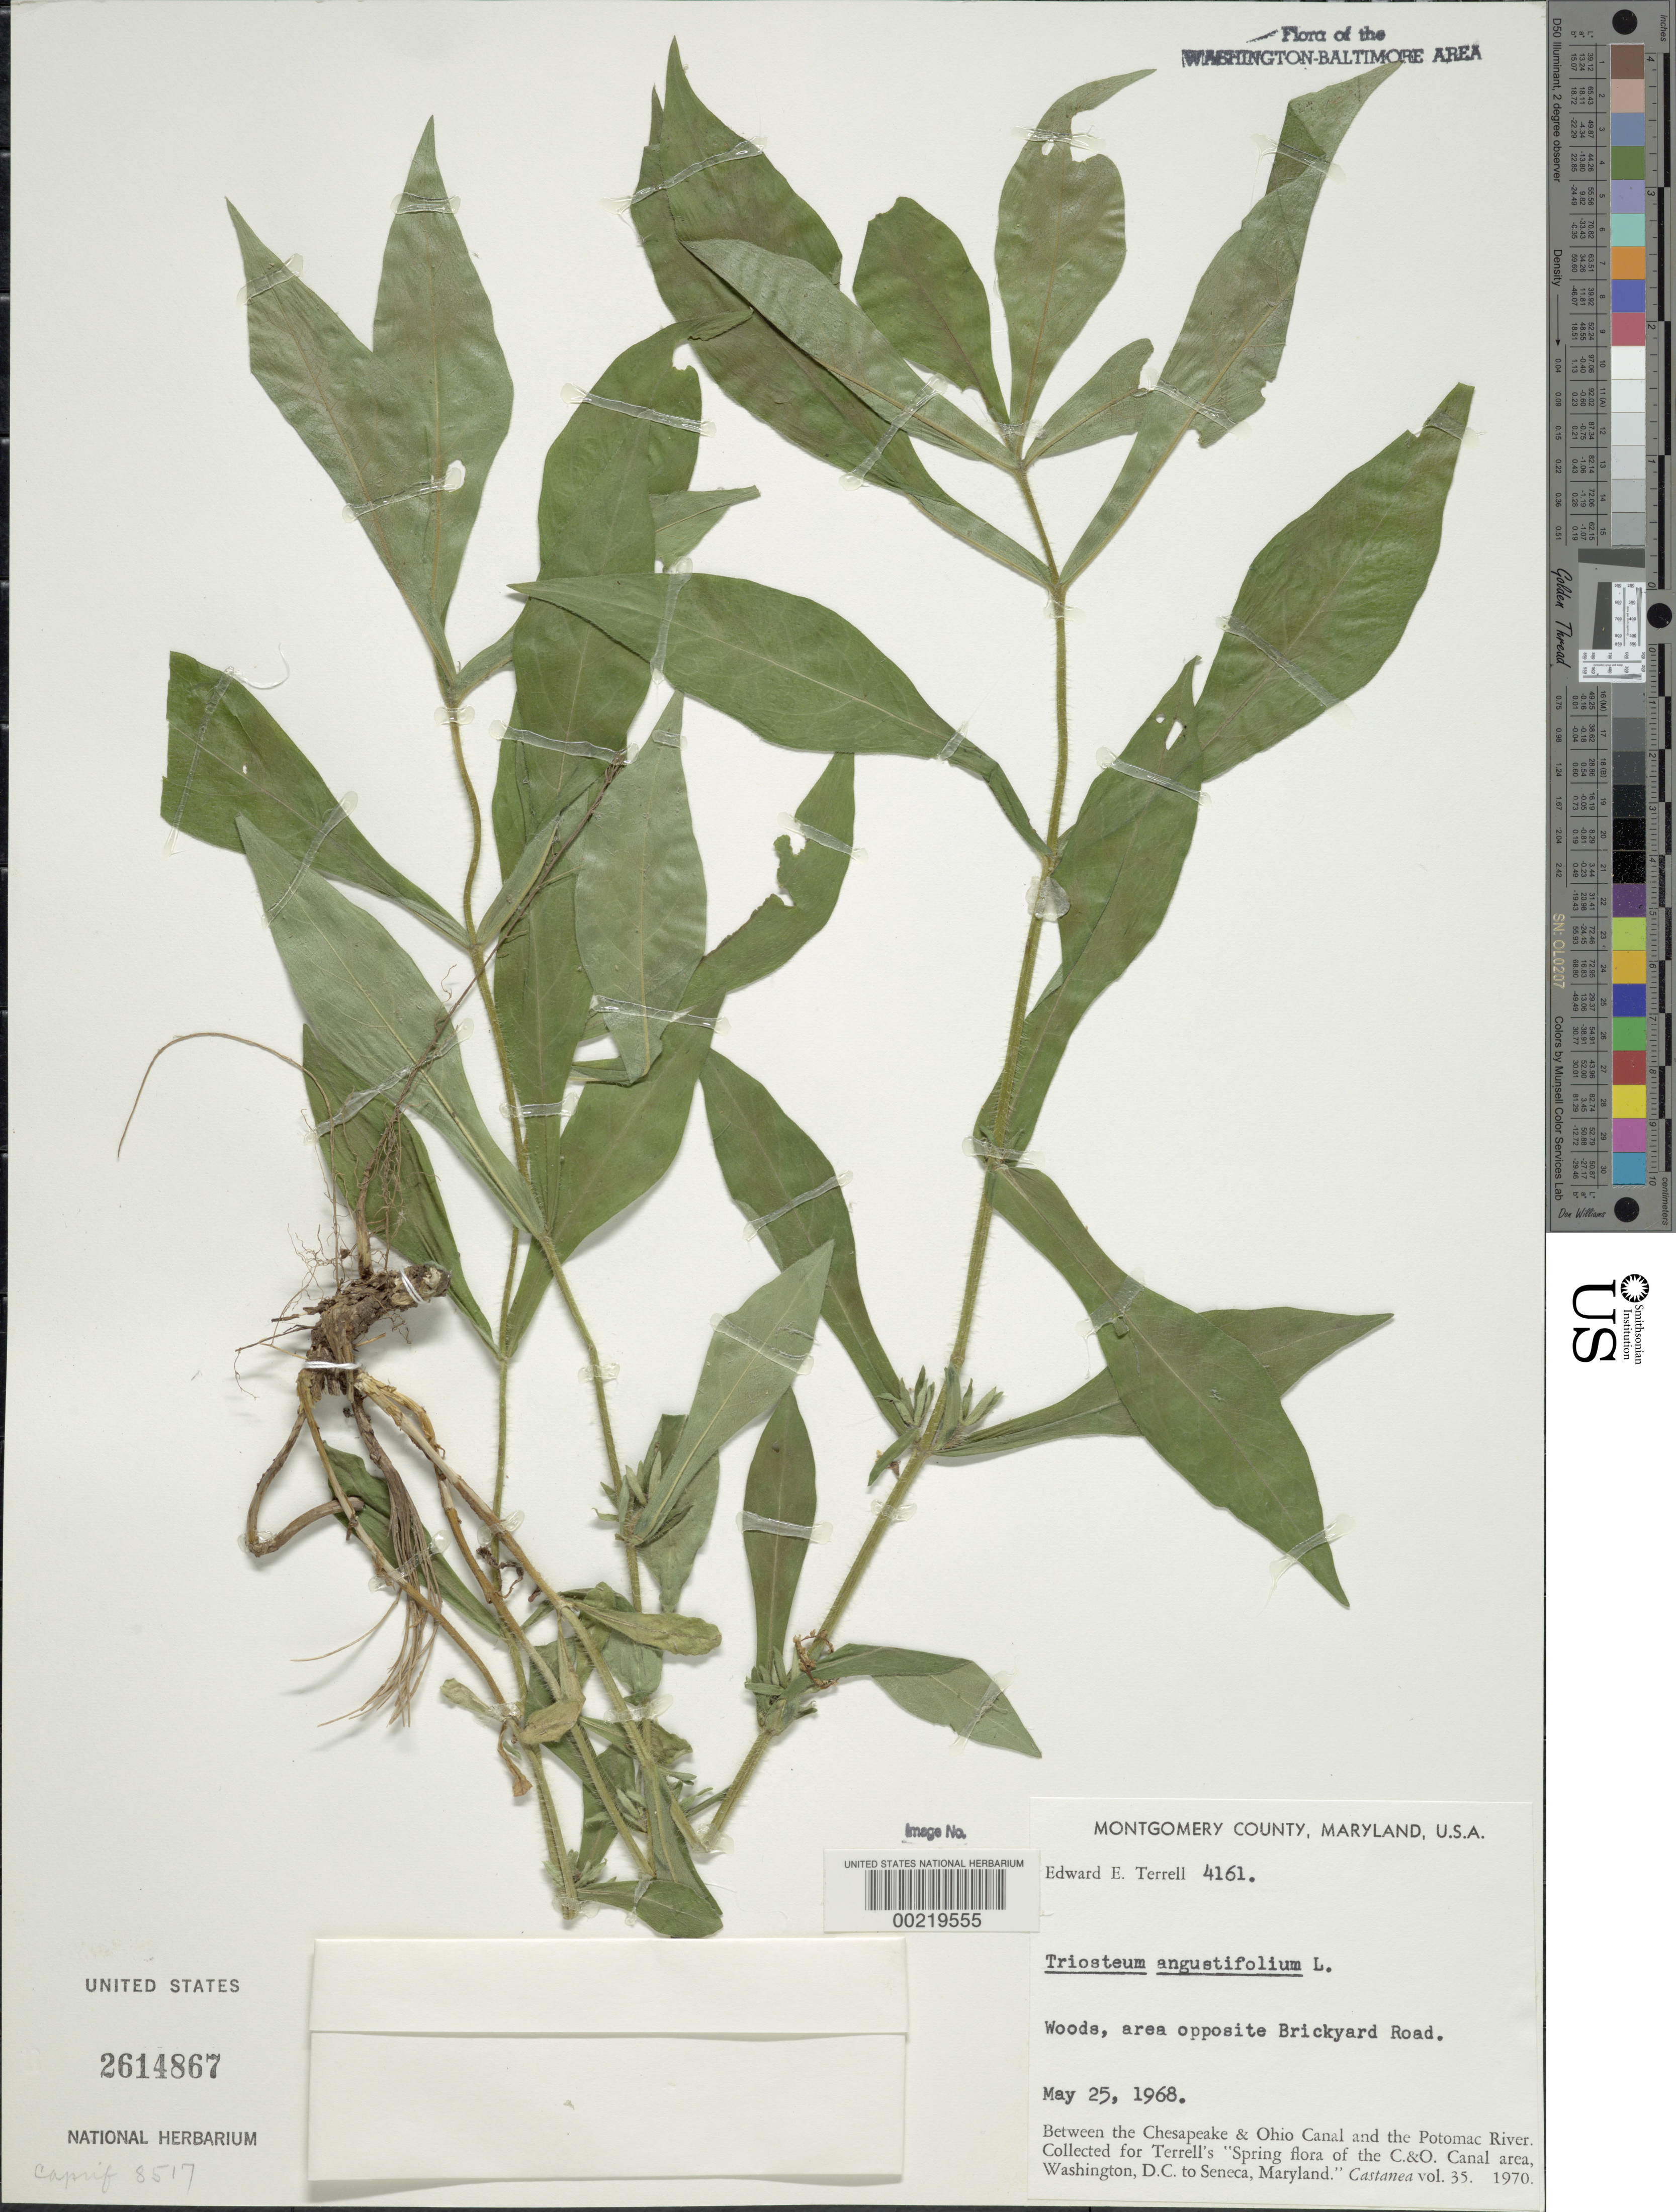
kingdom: Plantae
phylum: Tracheophyta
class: Magnoliopsida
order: Dipsacales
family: Caprifoliaceae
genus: Triosteum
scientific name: Triosteum angustifolium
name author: L.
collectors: E. E. Terrell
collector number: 4161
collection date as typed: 25 May 1968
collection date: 1968-05-25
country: United States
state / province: Maryland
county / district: Montgomery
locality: Area opposite Brickyard Road, C. & O. Canal Area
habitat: Woods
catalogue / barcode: US 2614867